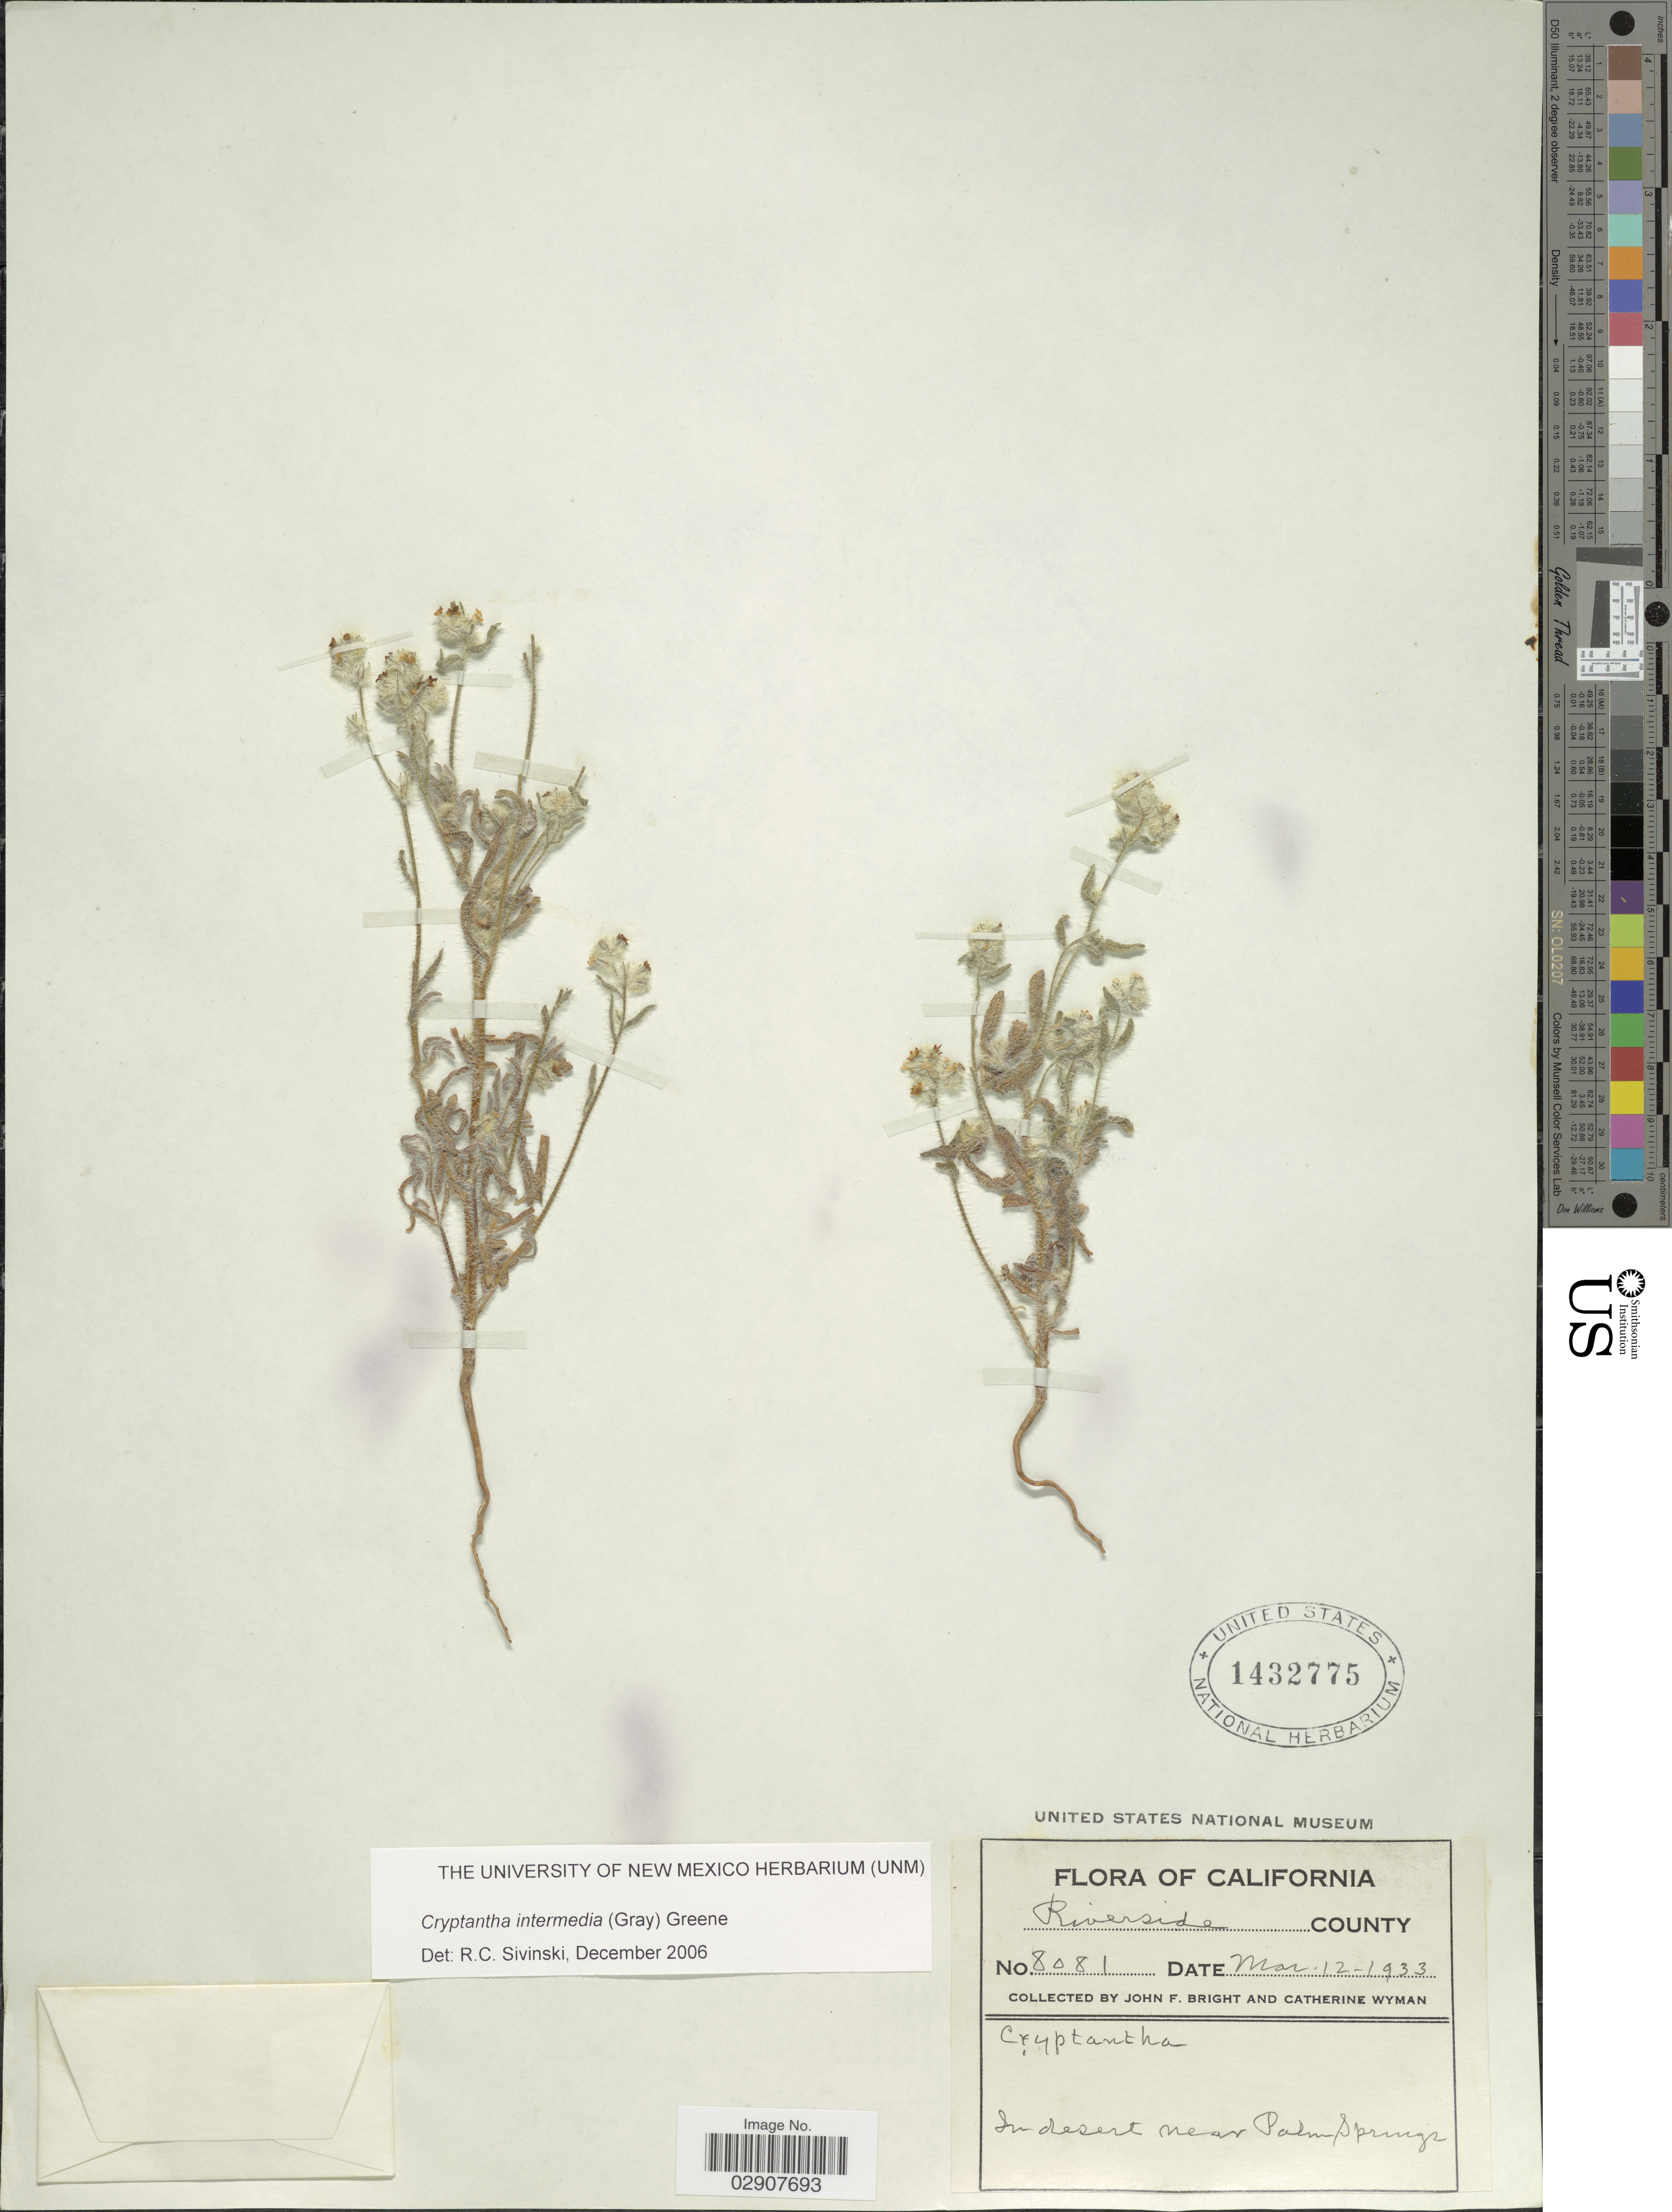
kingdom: Plantae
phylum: Tracheophyta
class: Magnoliopsida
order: Boraginales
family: Boraginaceae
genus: Cryptantha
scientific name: Cryptantha intermedia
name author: (A. Gray) Greene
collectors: J. Bright & C. Wyman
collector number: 8081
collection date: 1933-03-12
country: United States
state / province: California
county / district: Riverside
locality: Riverside County, In desert near Palm Springs.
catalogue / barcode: US 1432775